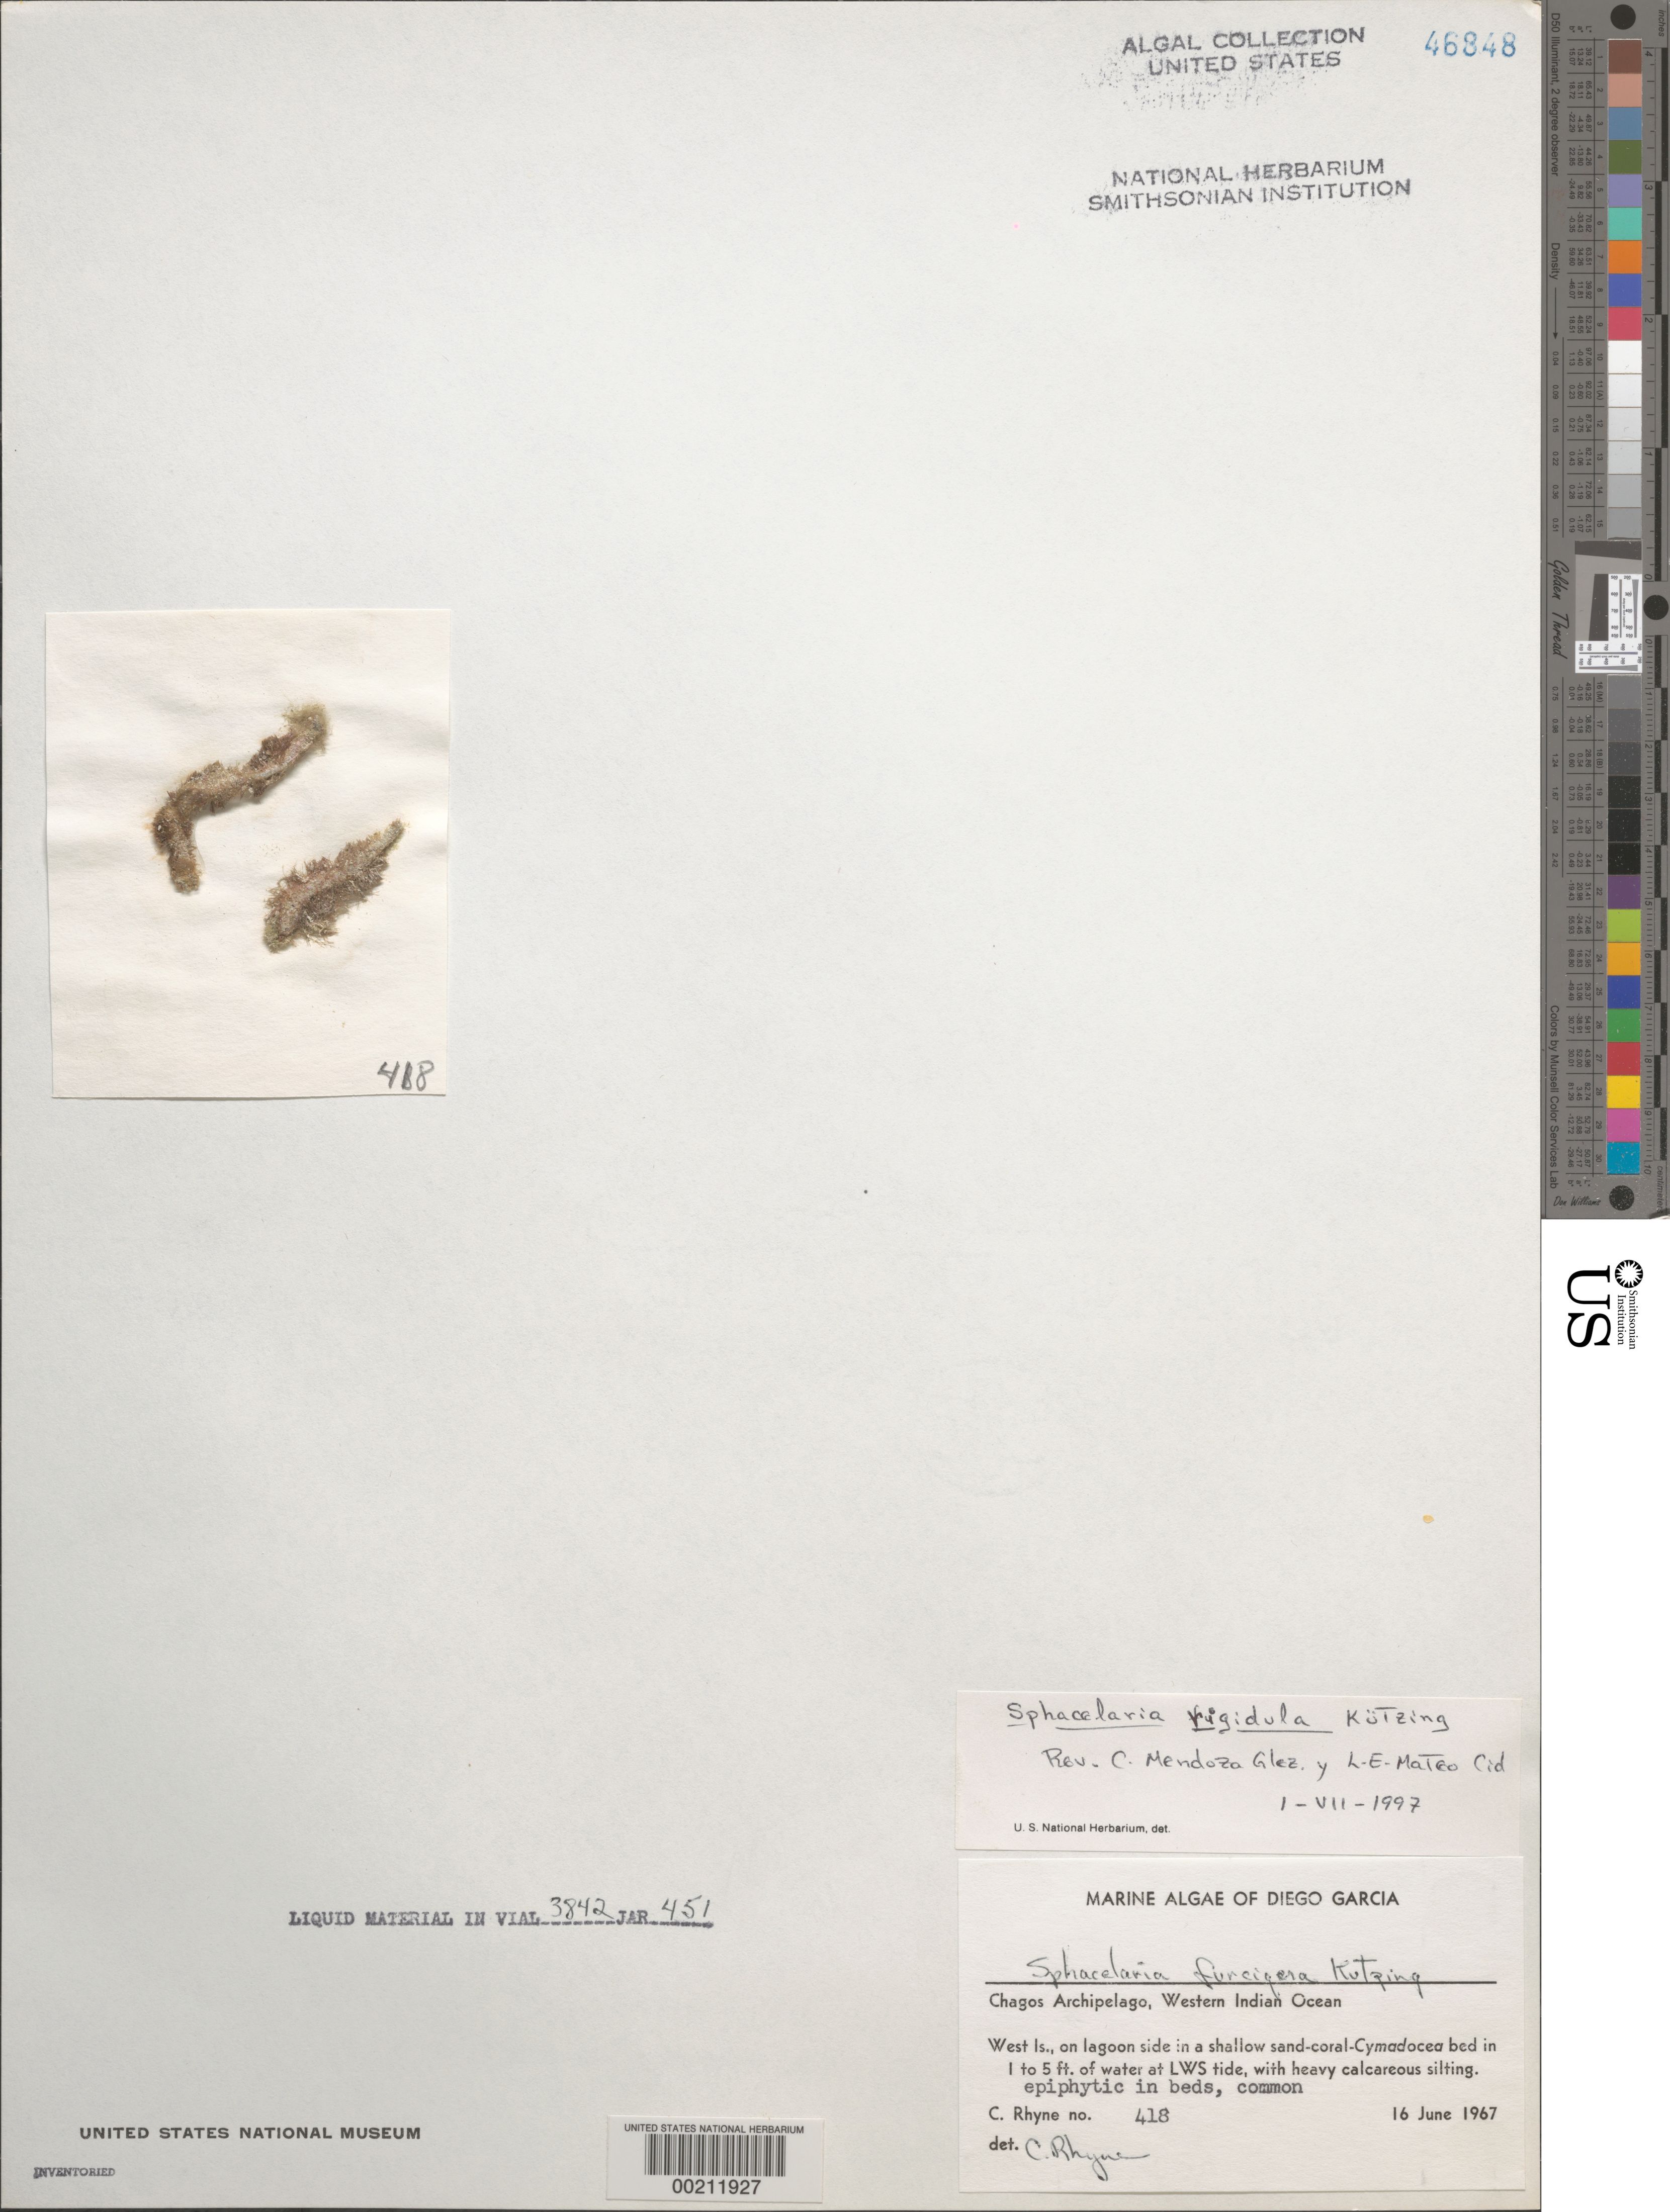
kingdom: Chromista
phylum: Ochrophyta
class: Phaeophyceae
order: Sphacelariales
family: Sphacelariaceae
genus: Sphacelaria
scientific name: Sphacelaria rigidula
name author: Kütz.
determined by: Mendoza G., C.; Mateo. Cid, L. E.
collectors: C. Rhyne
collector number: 418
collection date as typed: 16 Jun 1967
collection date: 1967-06-16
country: British Indian Ocean Territory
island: Diego Garcia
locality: West Island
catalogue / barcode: US 46848